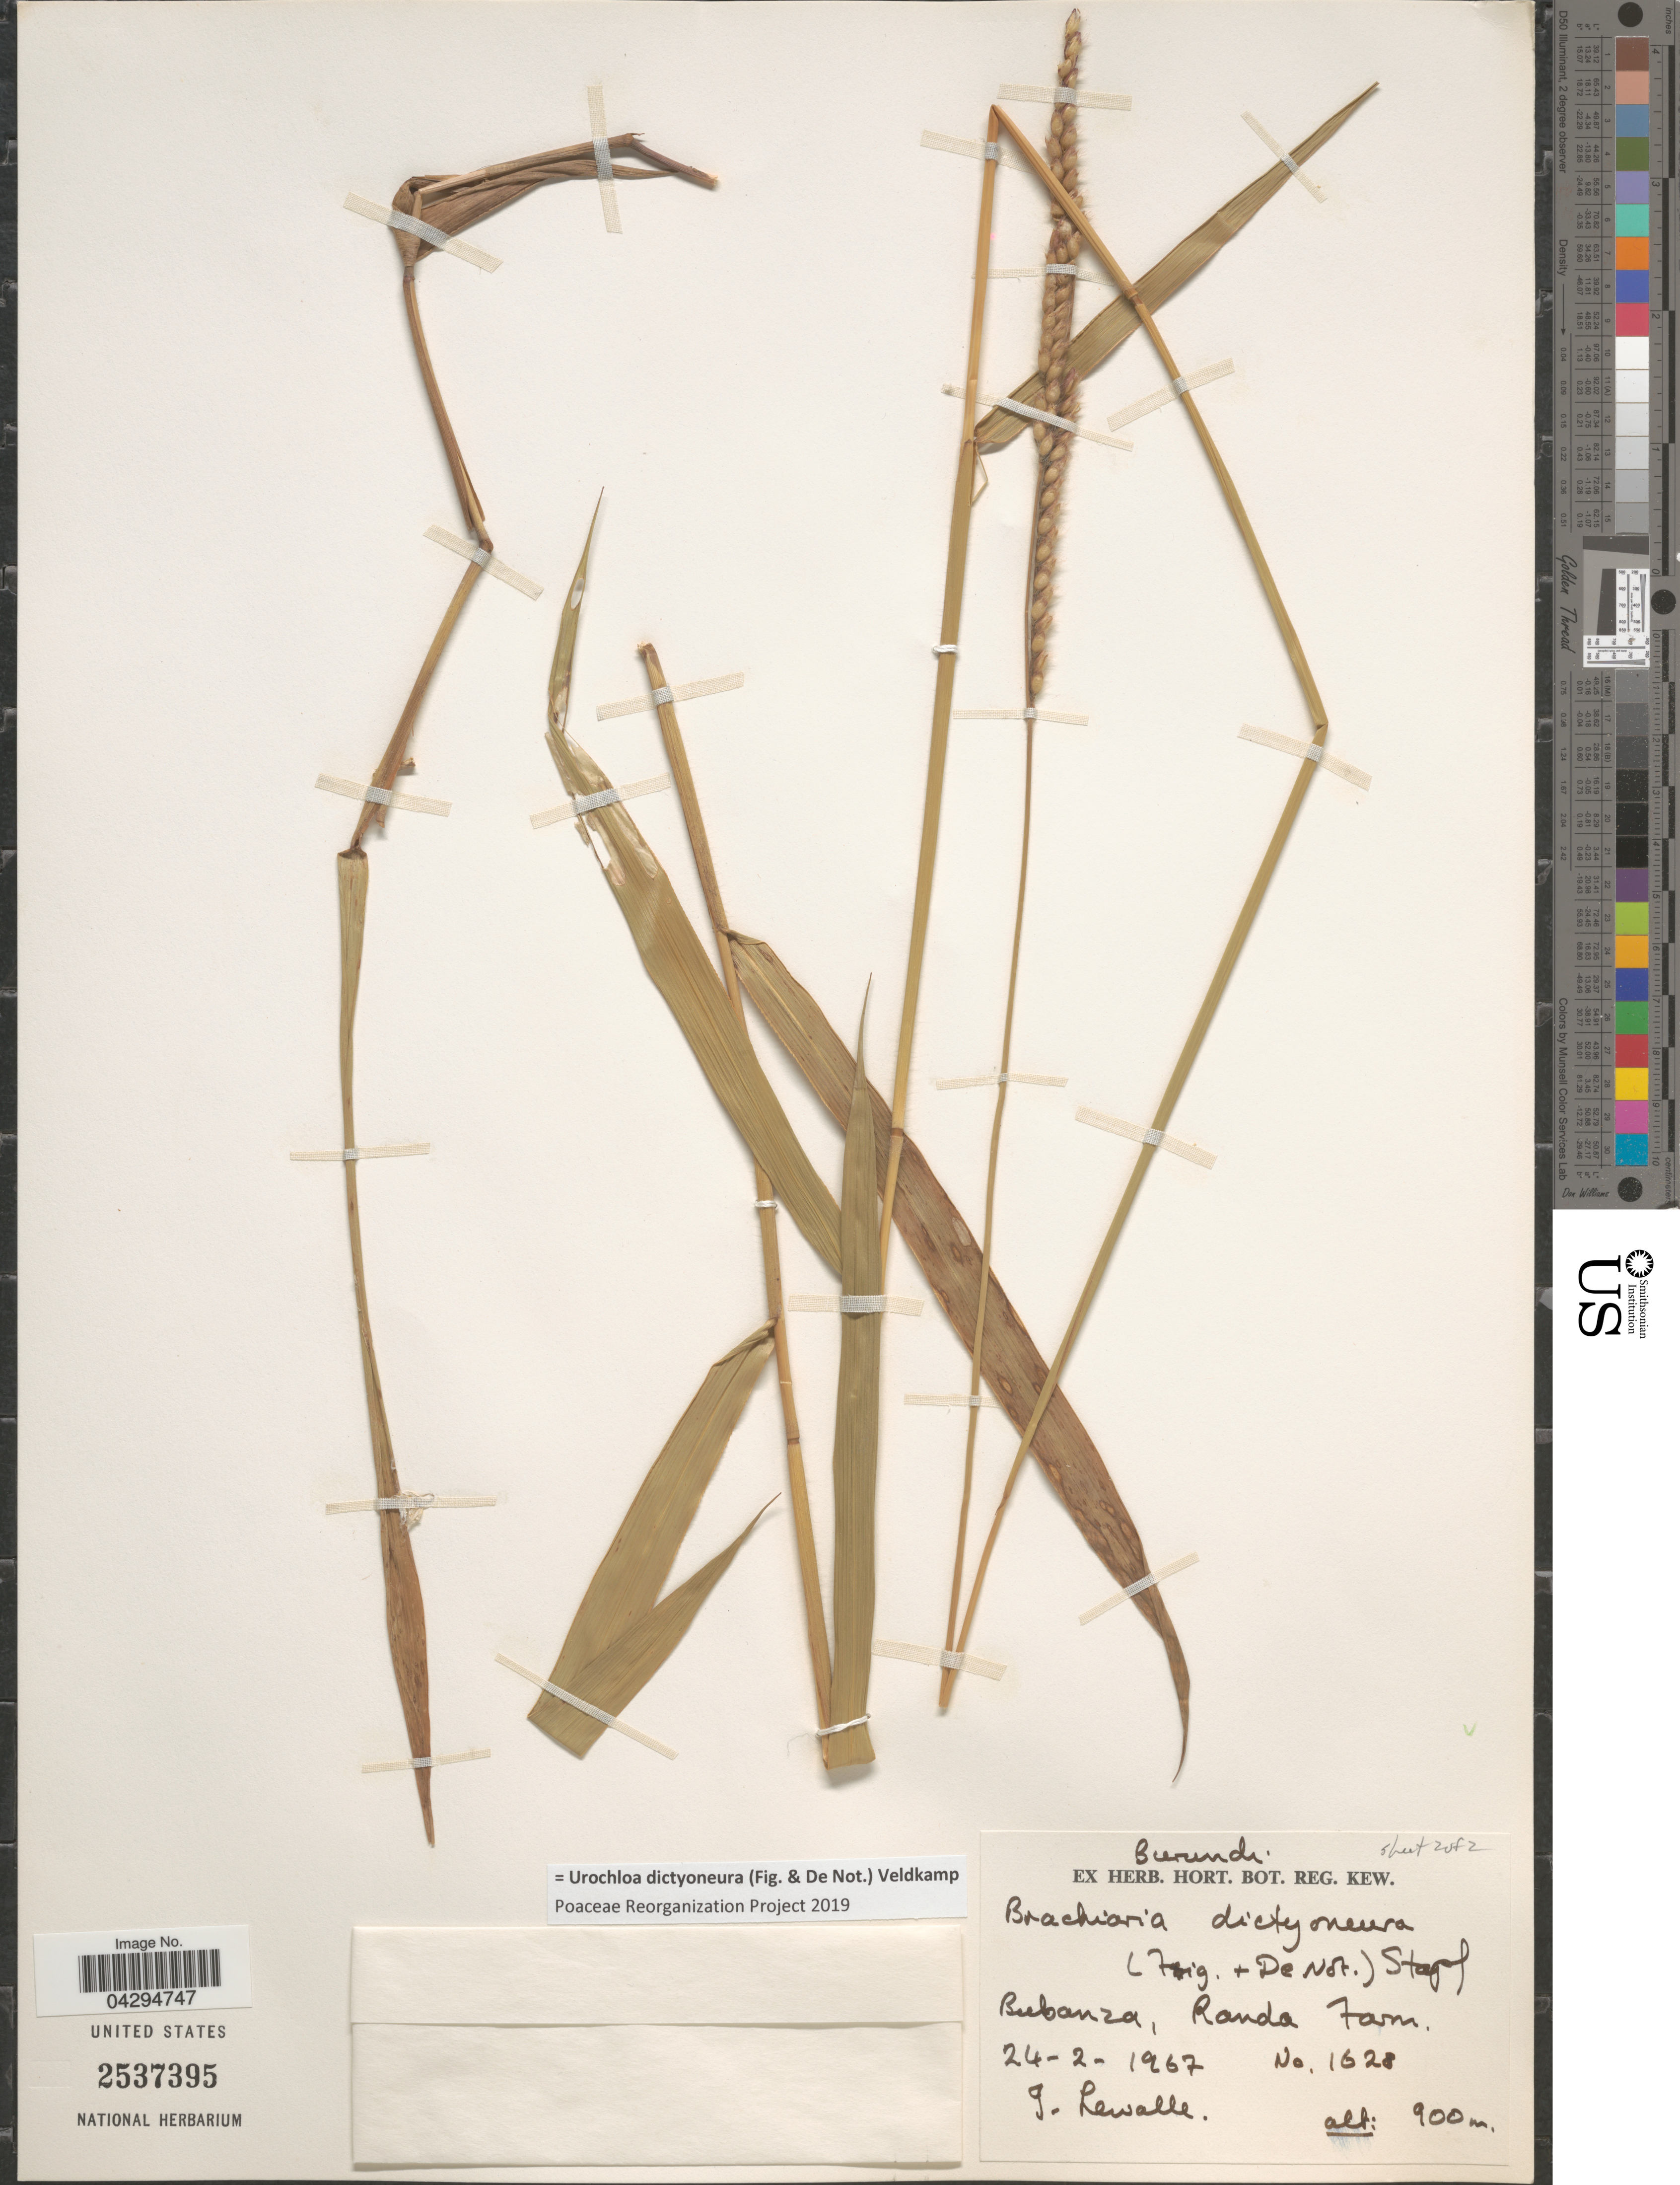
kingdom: Plantae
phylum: Tracheophyta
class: Liliopsida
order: Poales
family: Poaceae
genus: Urochloa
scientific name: Urochloa dictyoneura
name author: (Fig. & De Not.) Veldkamp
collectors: J. Lewalle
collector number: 1628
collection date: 1967-02-24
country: Burundi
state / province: Bubanza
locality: Bubanza, Randa Farm.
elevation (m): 900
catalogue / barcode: US 2537395